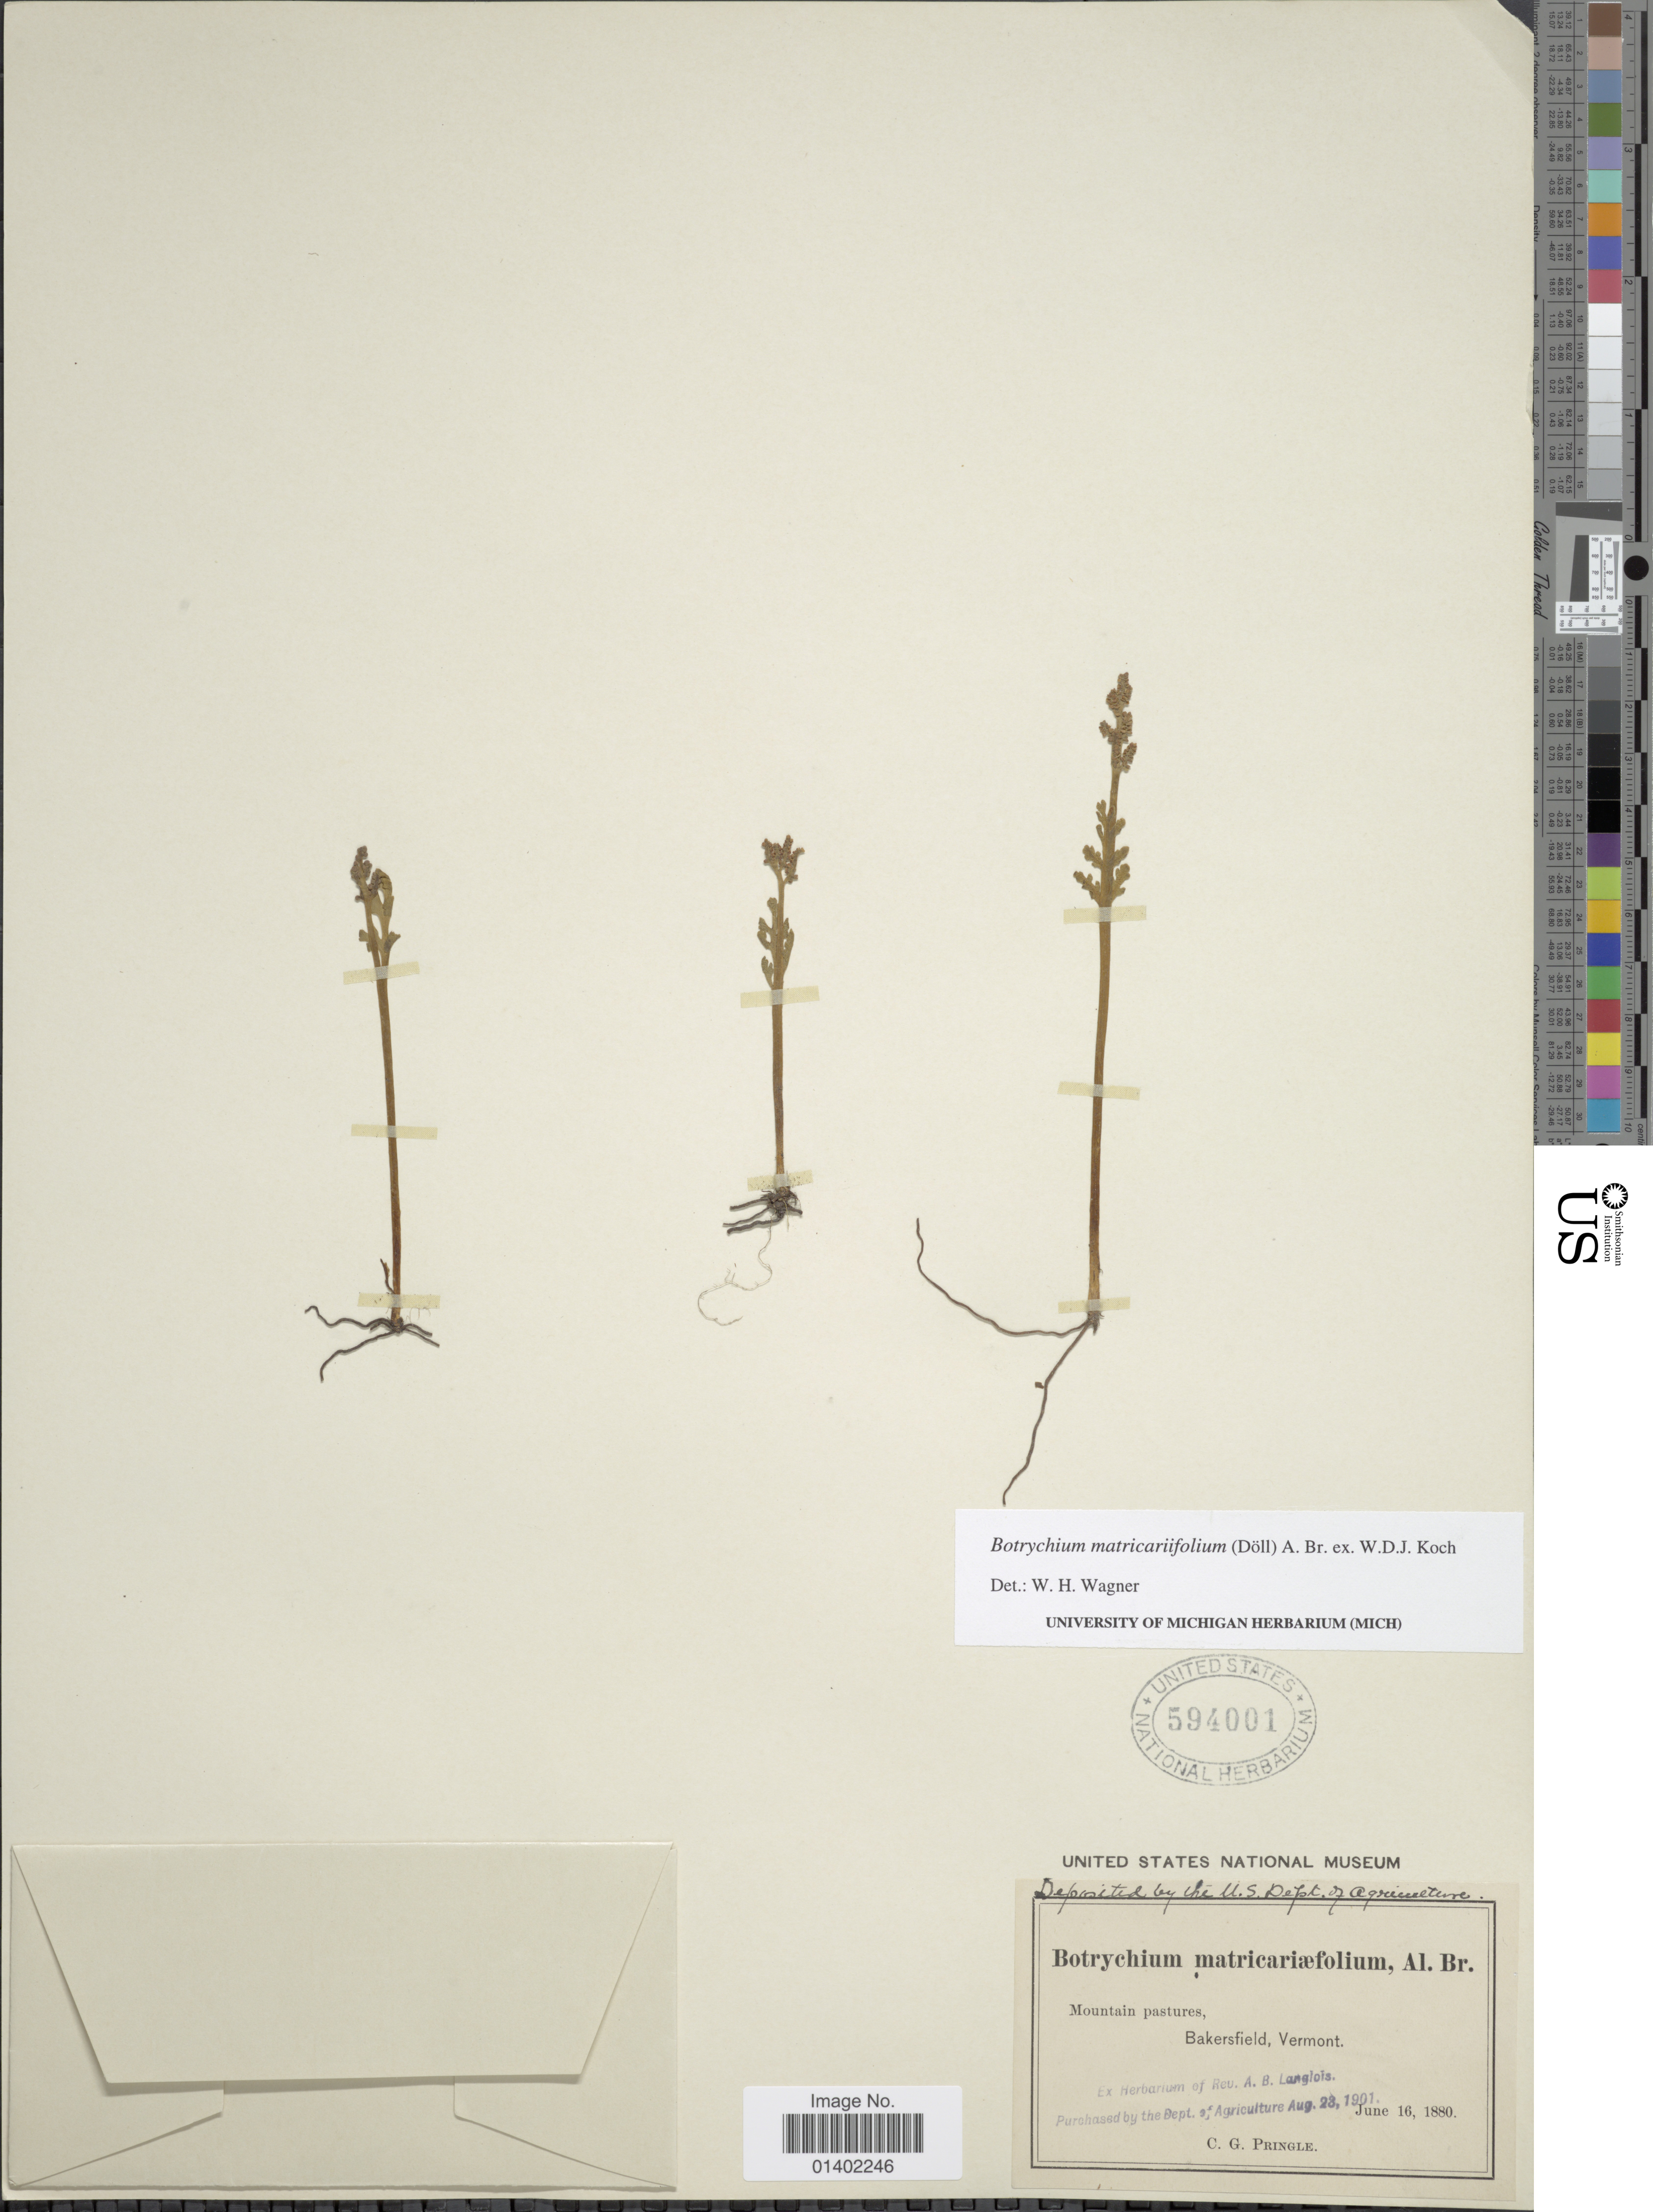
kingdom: Plantae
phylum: Tracheophyta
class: Polypodiopsida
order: Ophioglossales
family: Ophioglossaceae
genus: Botrychium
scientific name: Botrychium matricariifolium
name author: (A. Braun ex Dowell) A. Braun ex Koch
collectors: C. G. Pringle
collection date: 1880-06-16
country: United States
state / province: Vermont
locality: Mountain pastures, Bakersfield, Vermont.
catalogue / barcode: US 594001